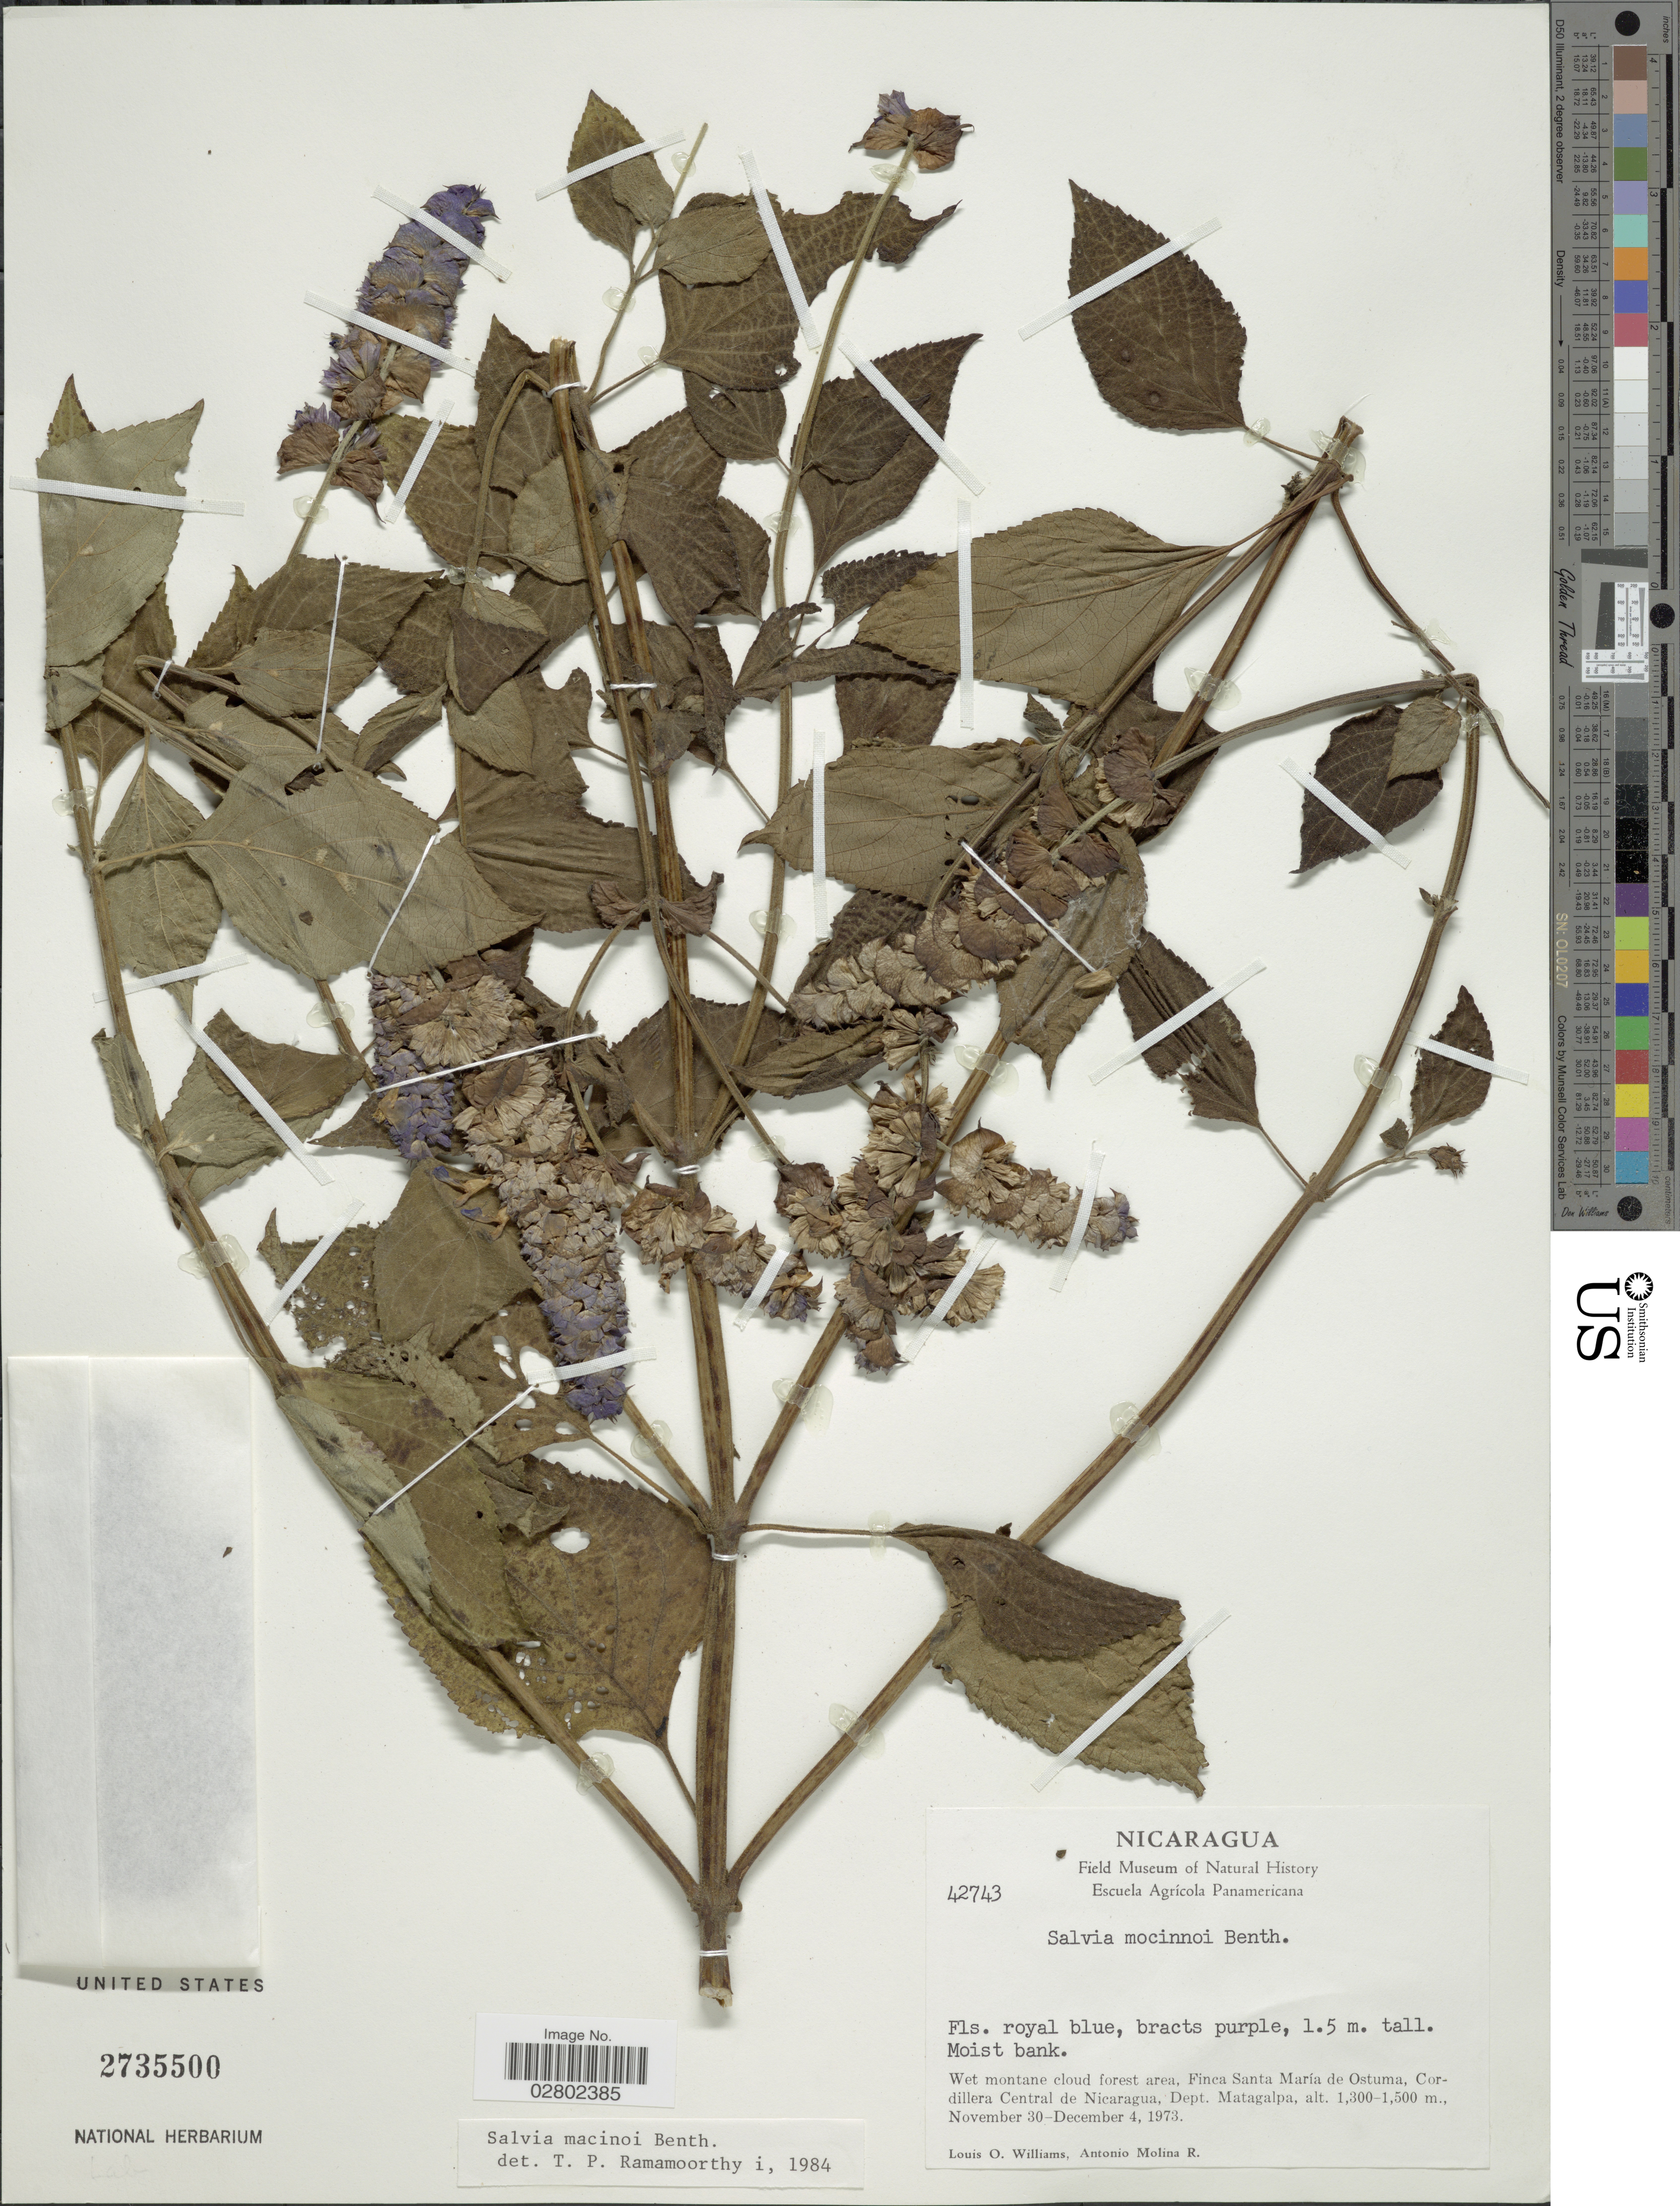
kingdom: Plantae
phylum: Tracheophyta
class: Magnoliopsida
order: Lamiales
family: Lamiaceae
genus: Salvia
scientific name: Salvia mocinoi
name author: Benth.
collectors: L. O. Williams & A. Molina R.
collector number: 42743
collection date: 1973-11-30/1973-12-04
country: Nicaragua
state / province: Matagalpa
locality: Wet montane cloud forest area, Finca Santa María de Ostuma, Cordillera Central de Nicaragua, Dept. Matagalpa.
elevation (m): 1300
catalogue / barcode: US 2735500